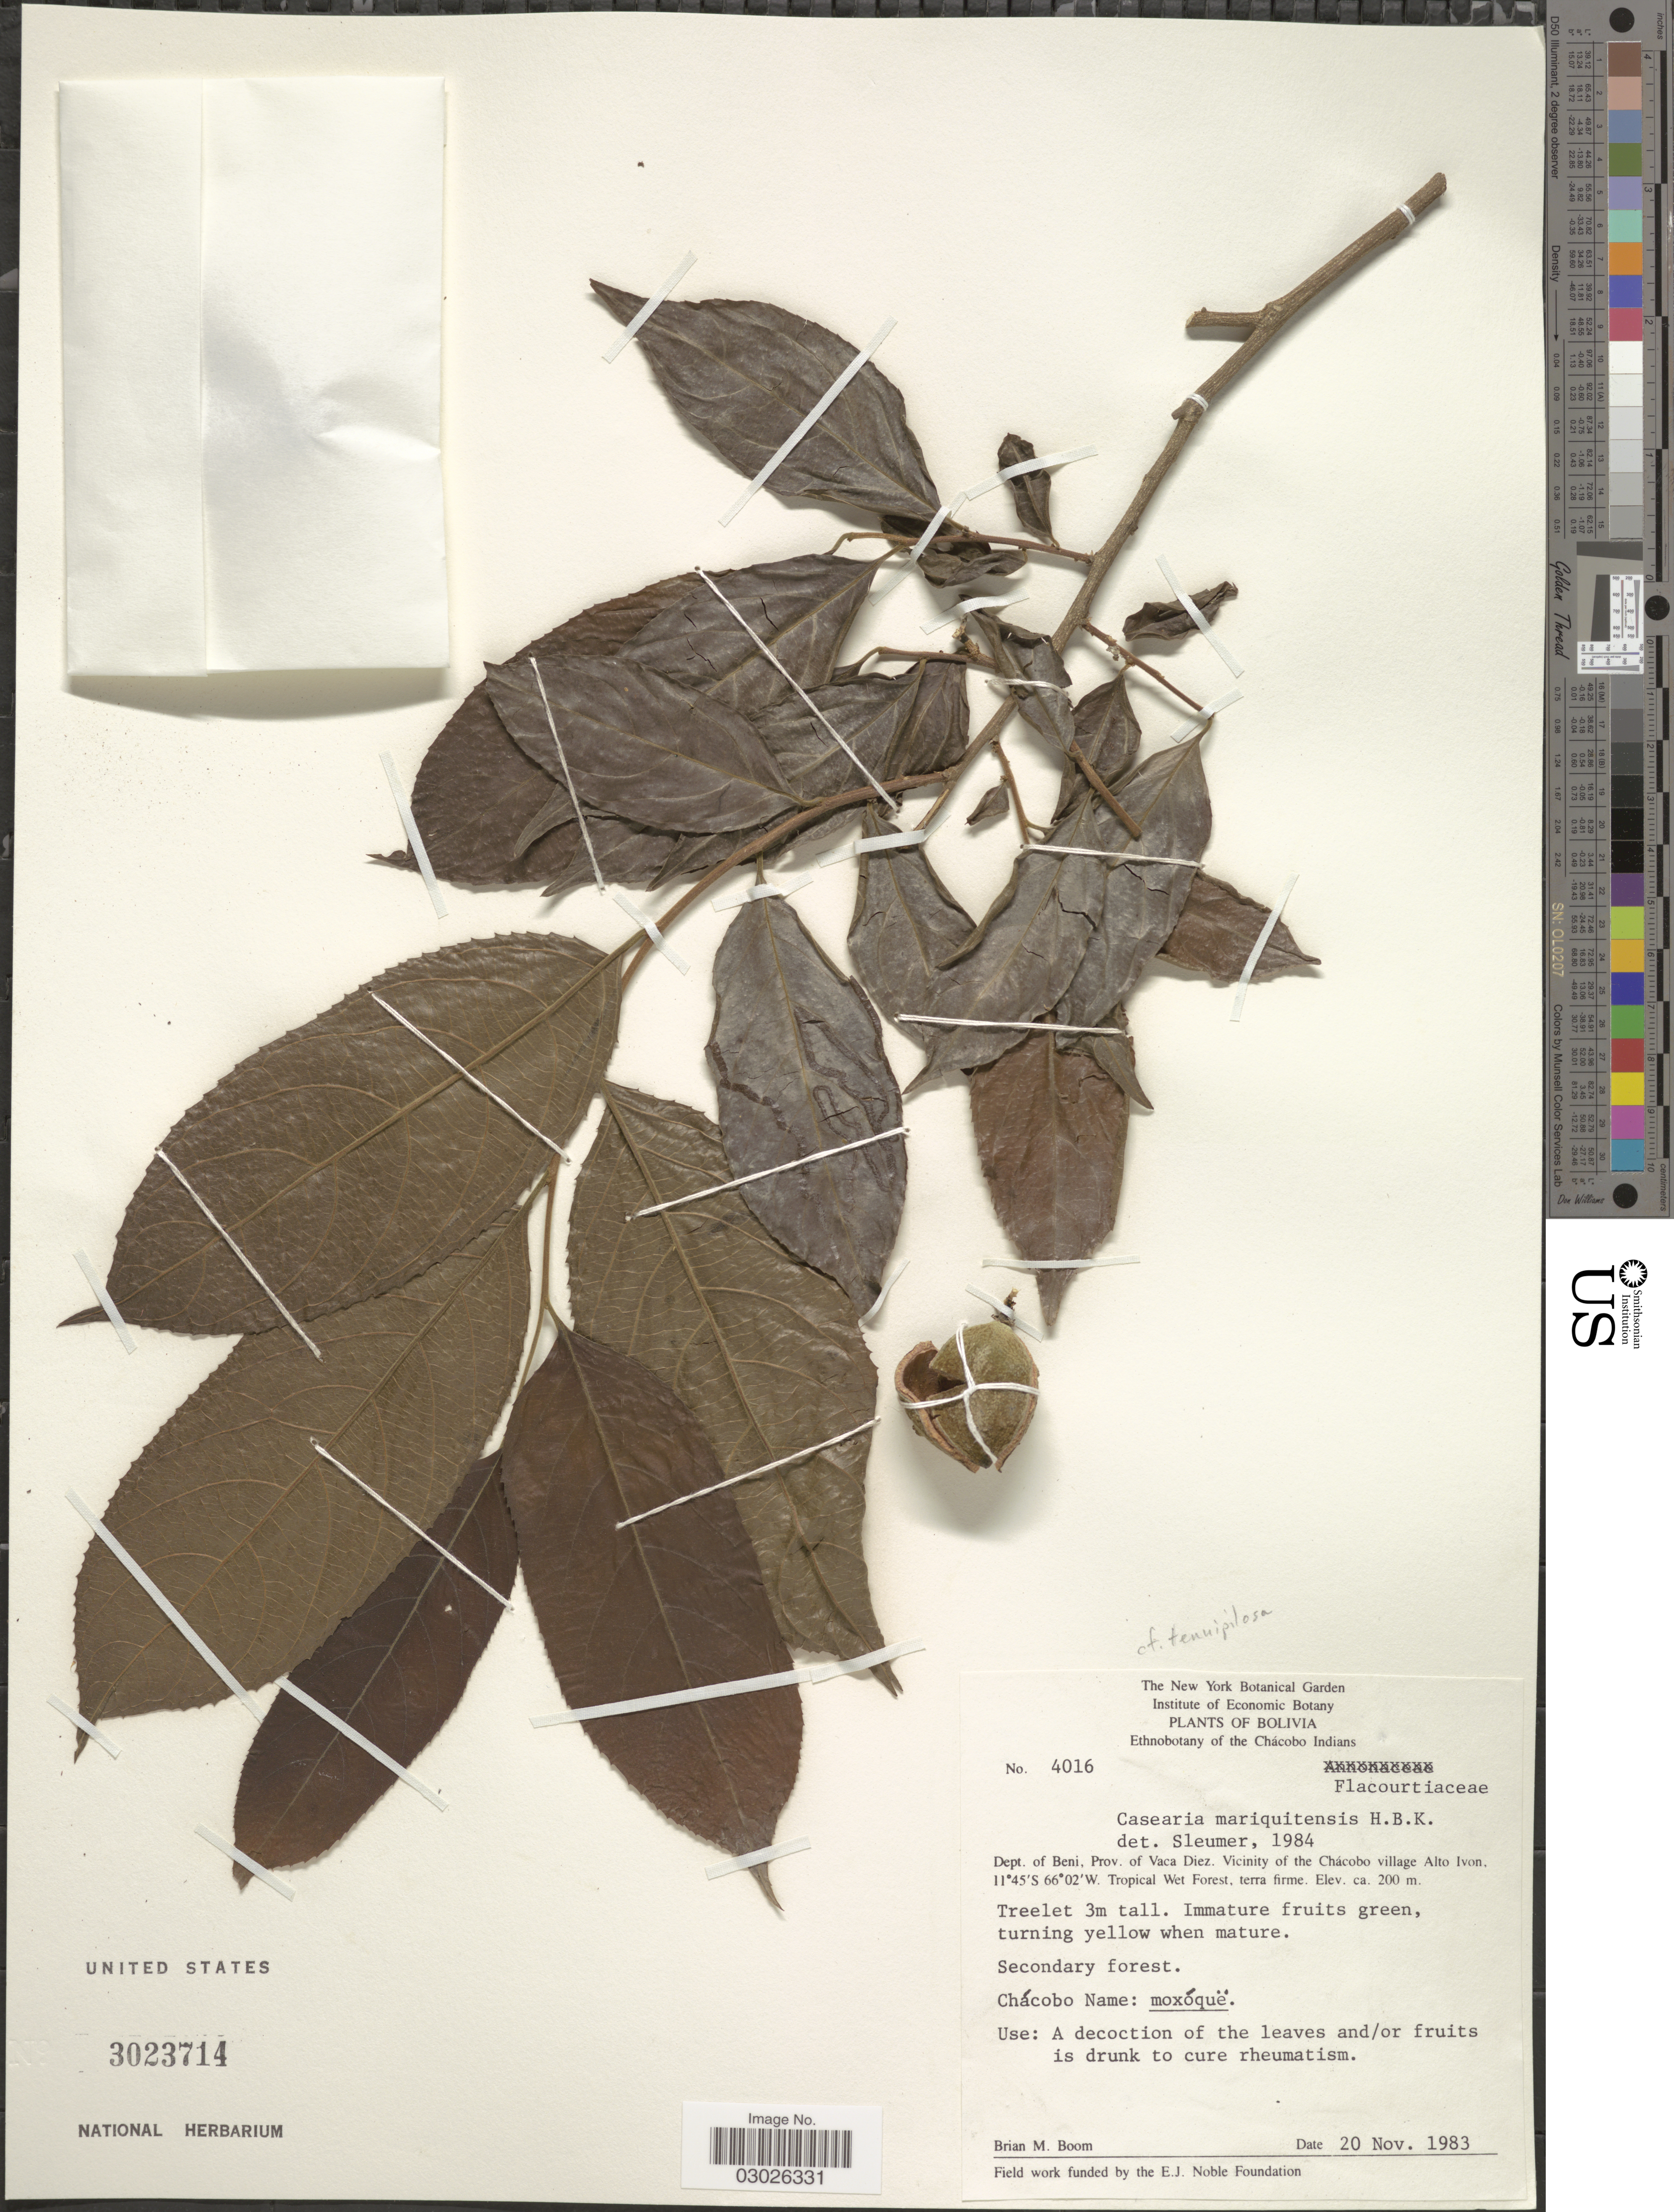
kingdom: Plantae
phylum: Tracheophyta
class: Magnoliopsida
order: Malpighiales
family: Salicaceae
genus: Casearia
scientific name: Casearia mariquitensis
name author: Kunth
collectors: B. M. Boom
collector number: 4016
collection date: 1983-11-20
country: Bolivia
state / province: Beni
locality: Prov. of Vaca Diez. Vicinity of the Chácobo village Alto Ivon.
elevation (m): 200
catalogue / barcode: US 3023714